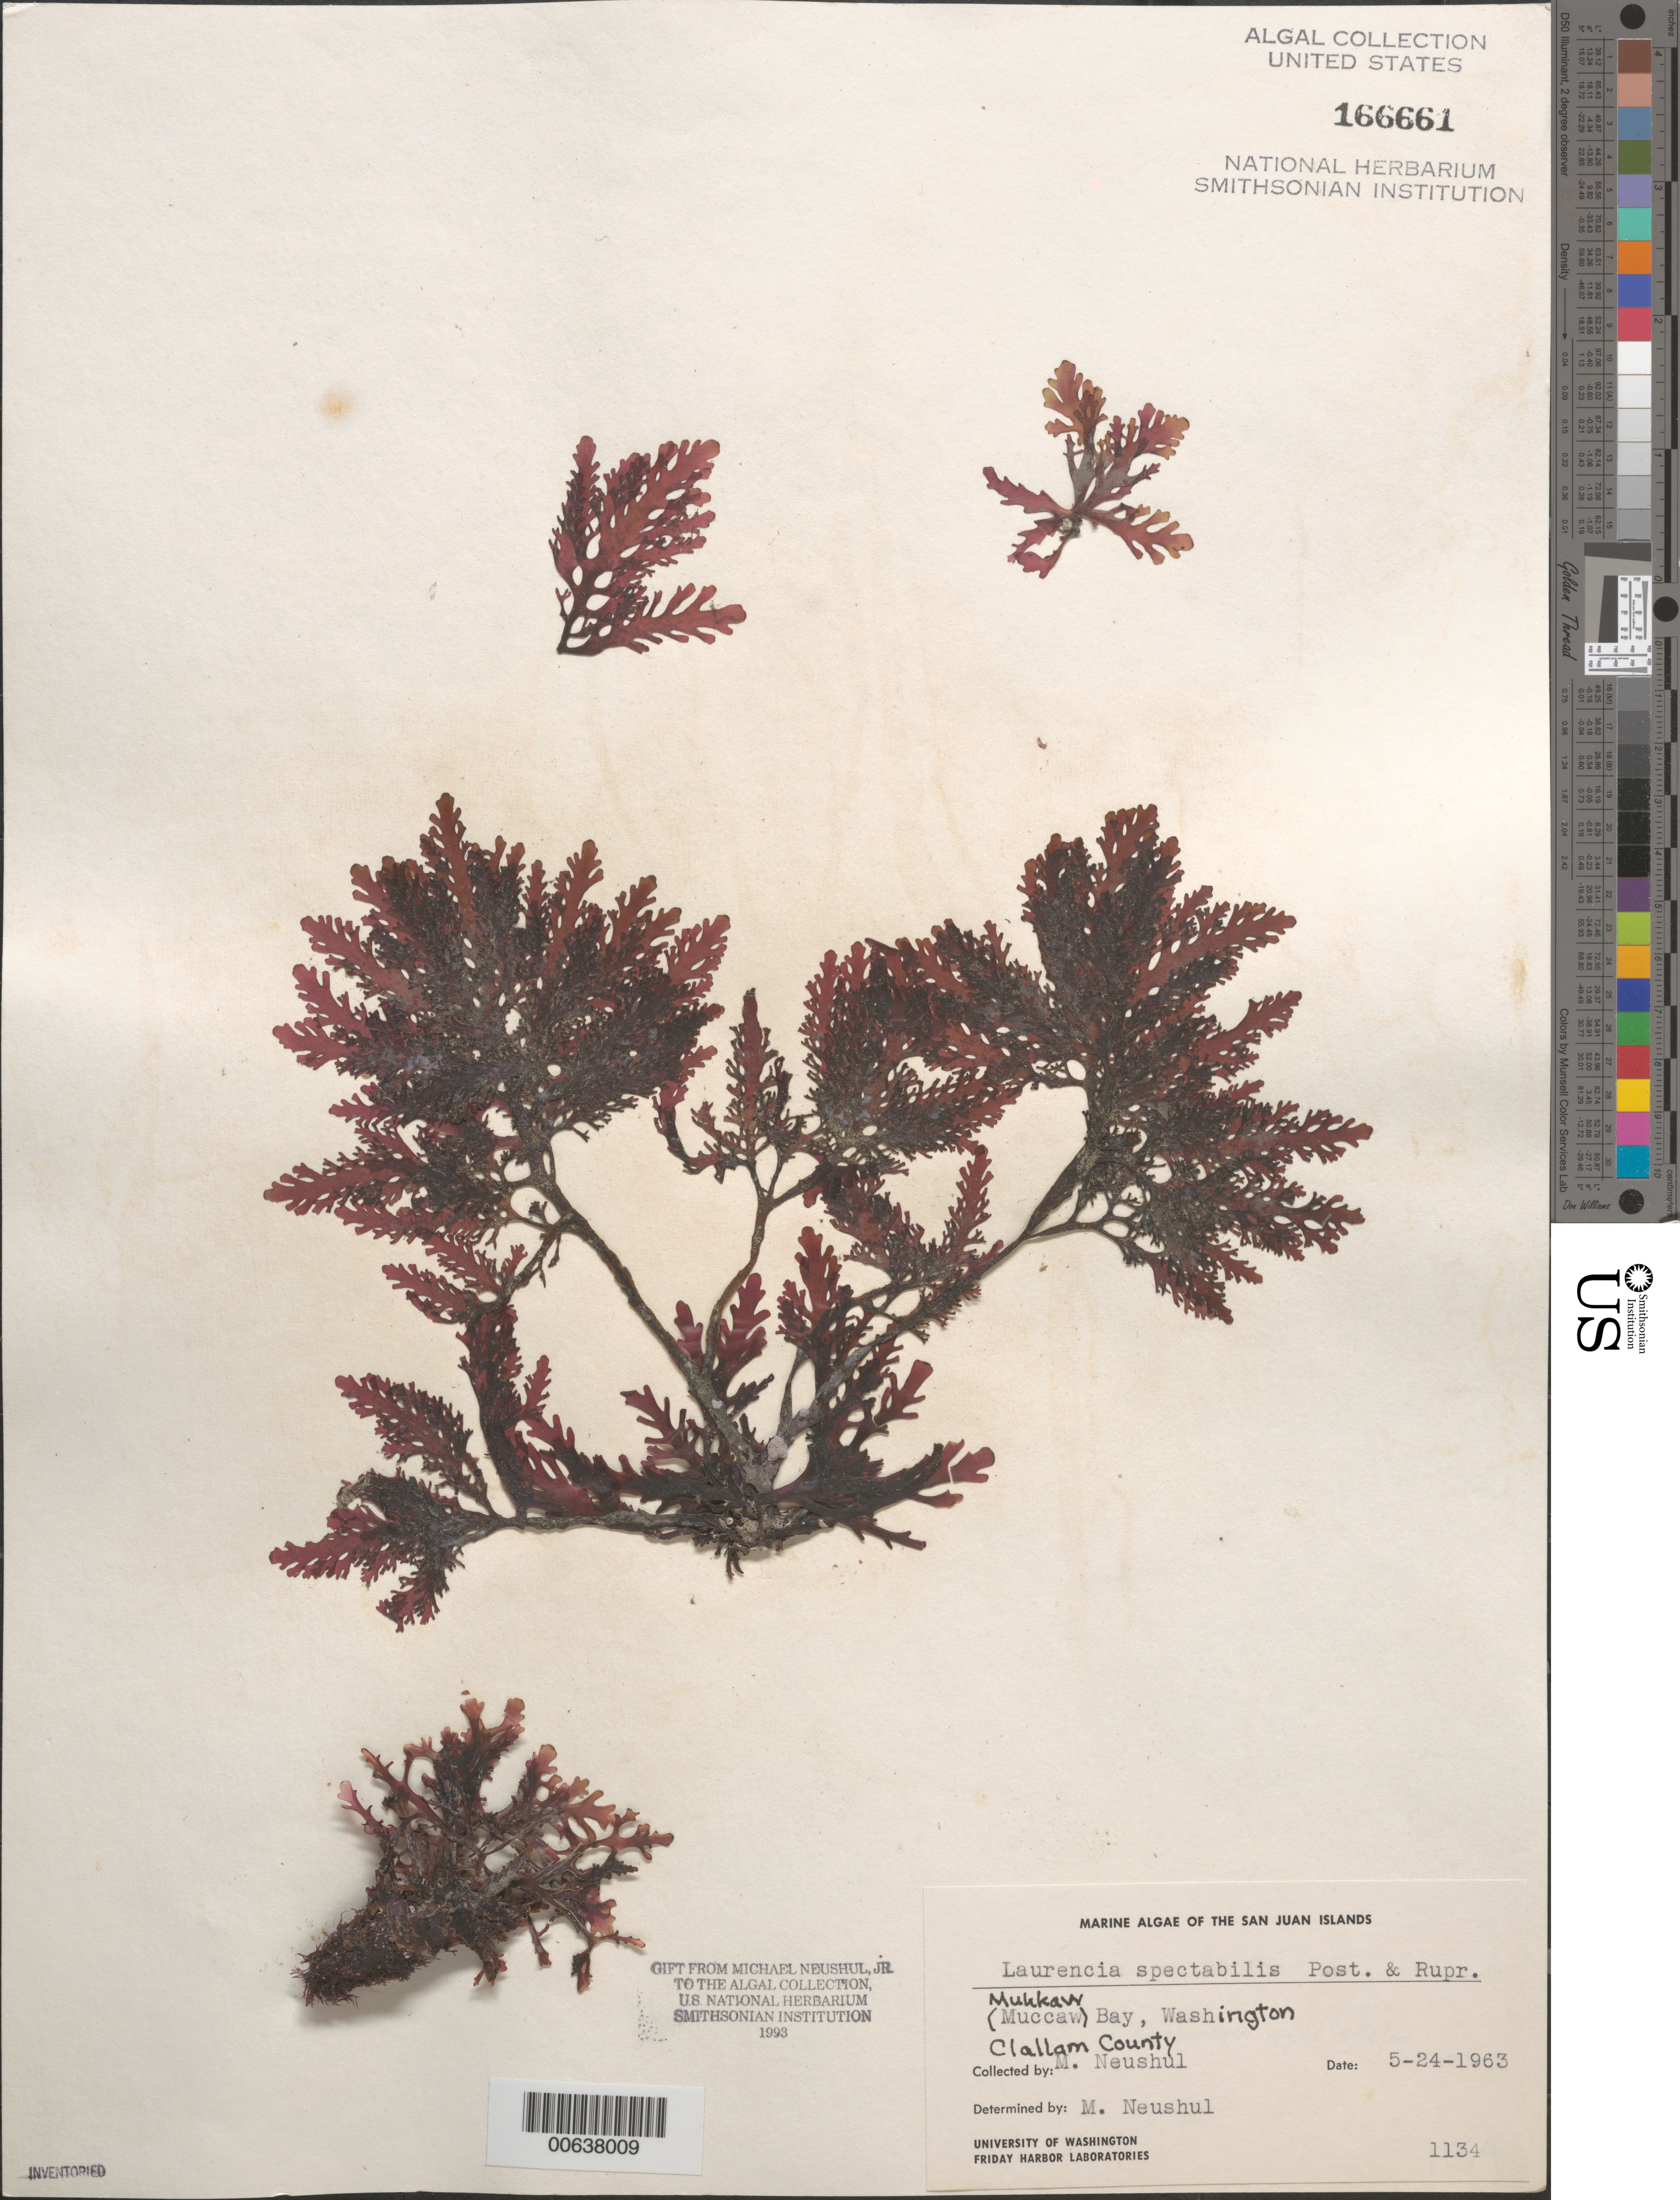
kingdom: Plantae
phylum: Rhodophyta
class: Florideophyceae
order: Ceramiales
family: Rhodomelaceae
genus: Osmundea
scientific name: Osmundea spectabilis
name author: (Postels & Rupr.) K.W. Nam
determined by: Algae name updating Project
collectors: M. Neushul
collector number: Neushul 1134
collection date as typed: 24 May 1963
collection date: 1963-05-24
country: United States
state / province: Washington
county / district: Clallam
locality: Mukkaw Bay (Muccaw Bay)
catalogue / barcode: US 166661